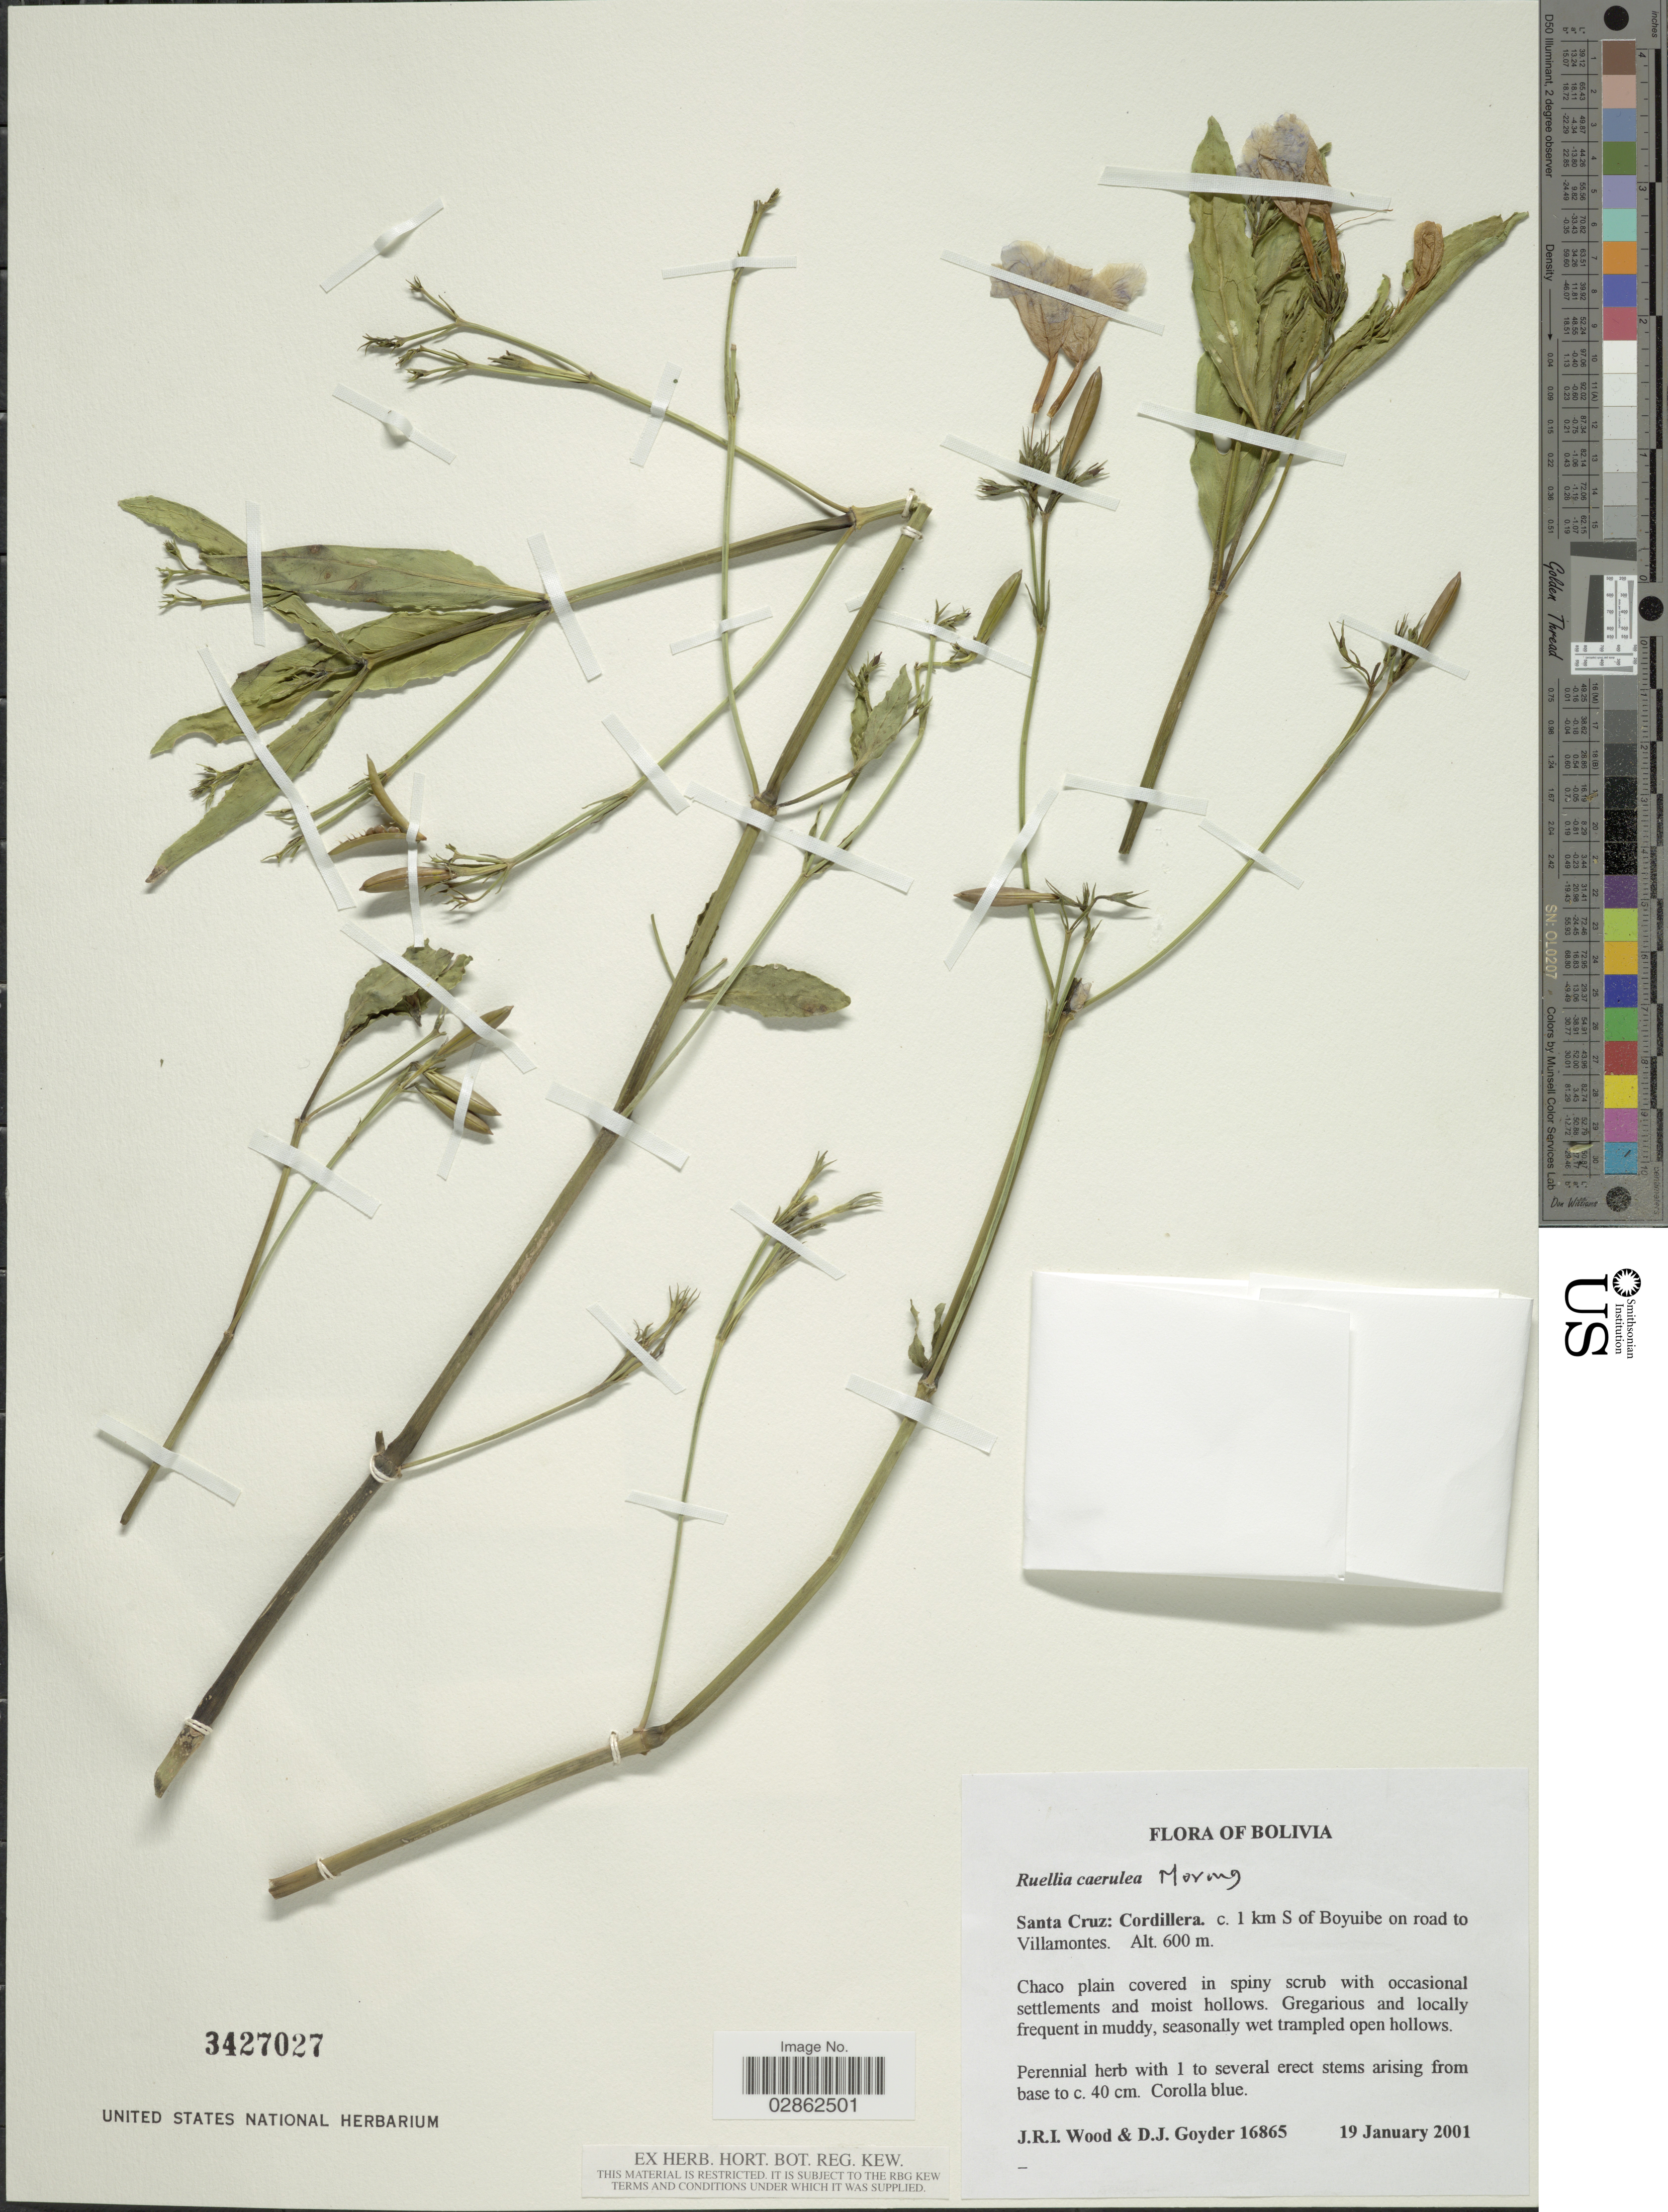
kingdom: Plantae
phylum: Tracheophyta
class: Magnoliopsida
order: Lamiales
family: Acanthaceae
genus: Ruellia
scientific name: Ruellia tweediana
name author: Griseb.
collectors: J. R. I. Wood & D. Goyder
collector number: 16865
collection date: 2001-01-19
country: Bolivia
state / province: Santa Cruz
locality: Cordillera. c. 1 km S of Boyuibe on road to Villamontes.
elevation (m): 600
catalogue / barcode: US 3427027